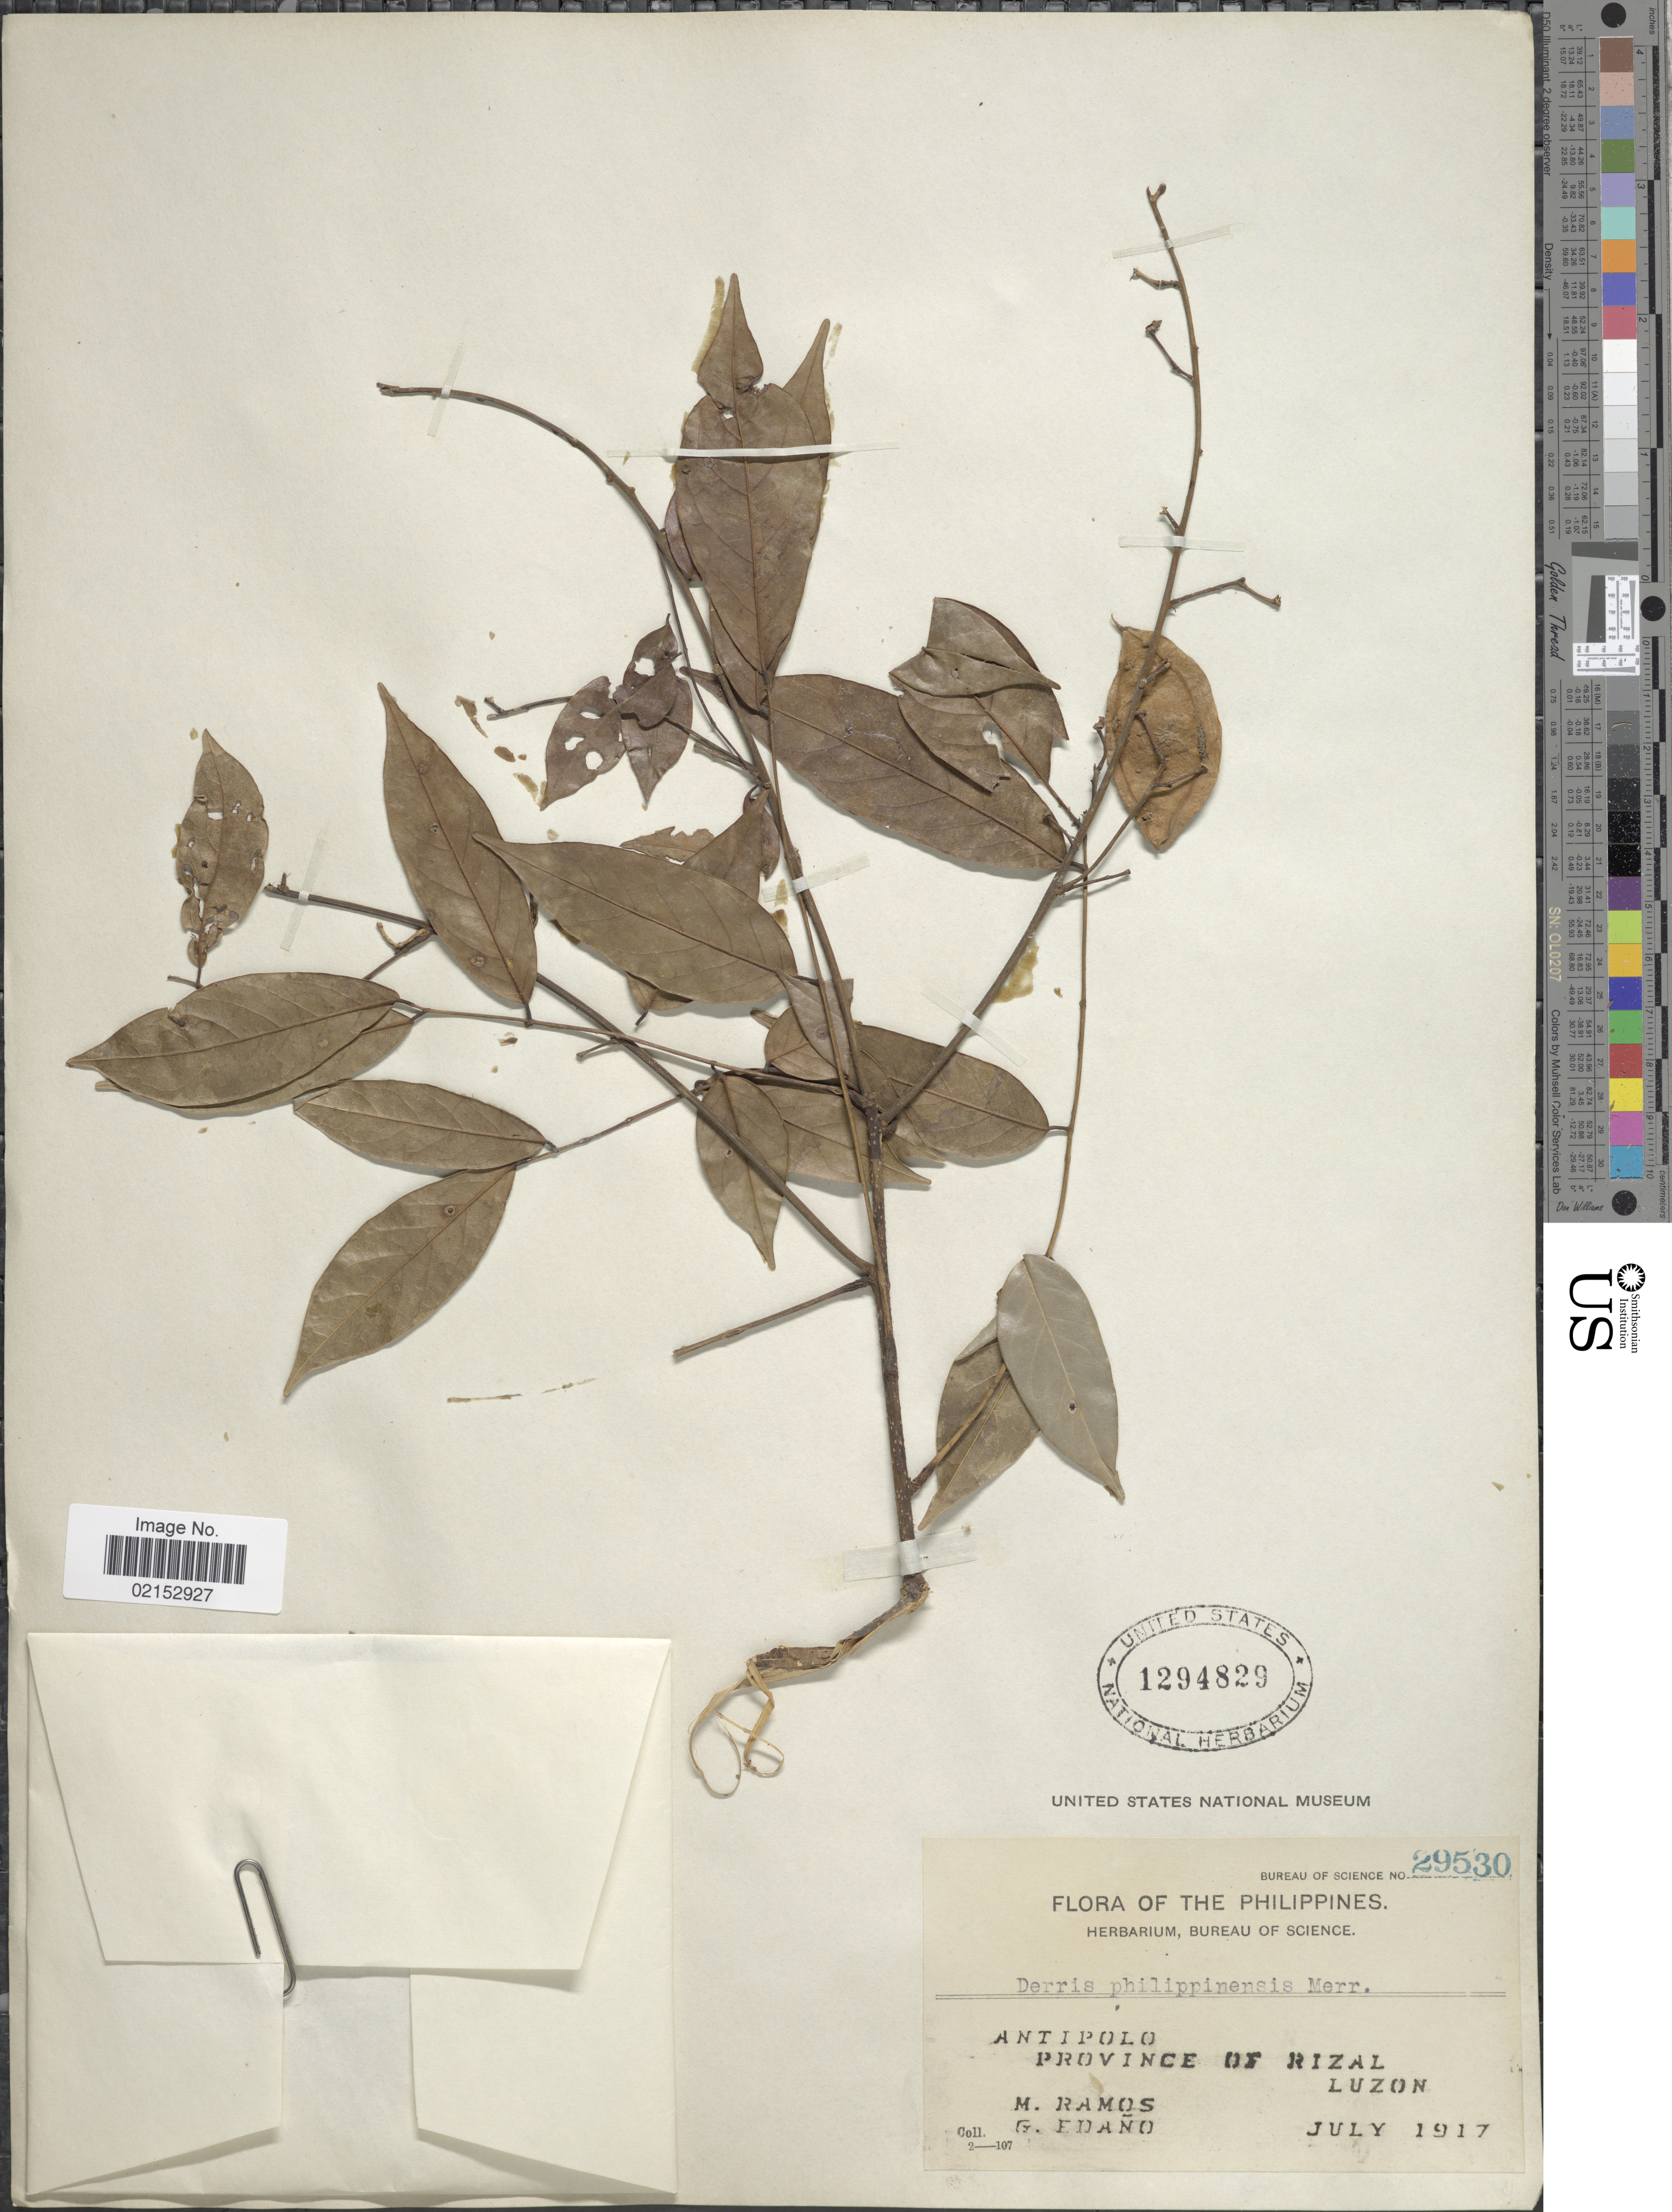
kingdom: Plantae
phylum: Tracheophyta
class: Magnoliopsida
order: Fabales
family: Fabaceae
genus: Brachypterum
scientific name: Brachypterum philippinense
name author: (Merr.) Adema & Sirich.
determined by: Strong, Mark T., (BOT), Smithsonian Institution - National Museum of Natural History (UNITED STATES)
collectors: M. Ramos & G. Edaño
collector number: Bureau of Science 29530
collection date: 1917-07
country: Philippines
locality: Antipolo, Province of Rizal, Luzon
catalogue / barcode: US 1294829